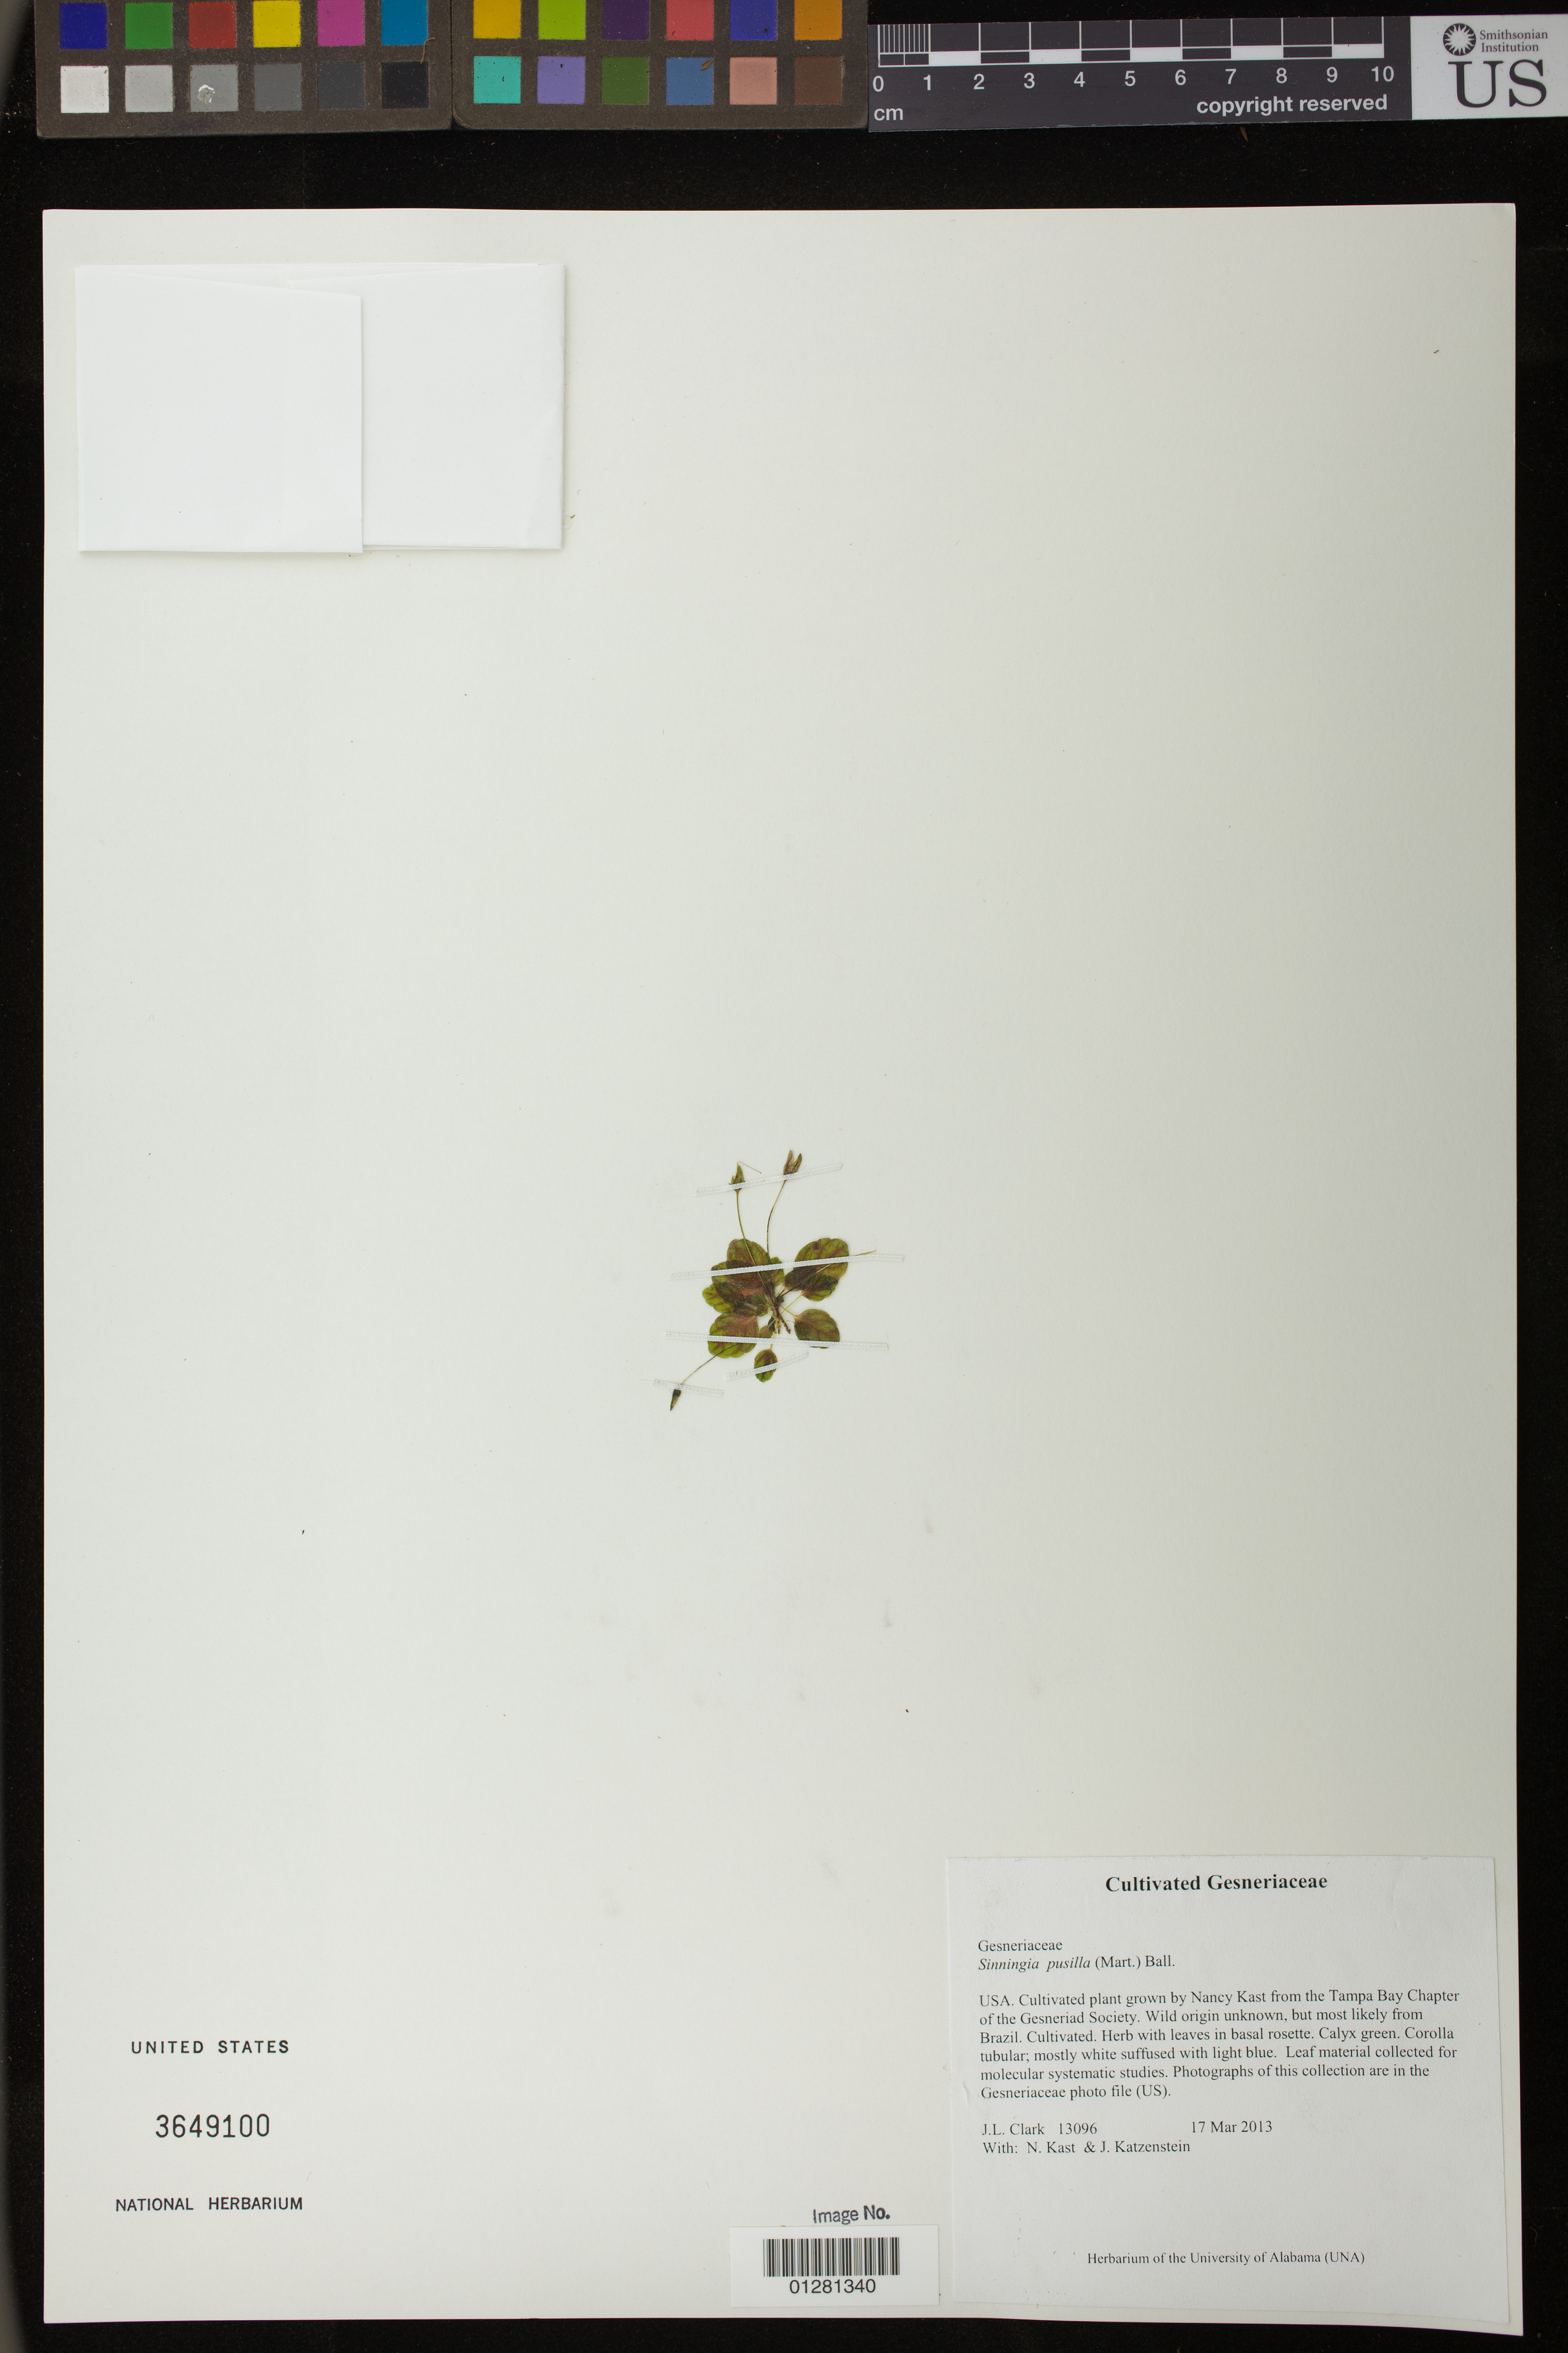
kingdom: Plantae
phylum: Tracheophyta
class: Magnoliopsida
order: Lamiales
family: Gesneriaceae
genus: Sinningia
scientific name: Sinningia pusilla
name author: (Mart.) Baill.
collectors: J. L. Clark, N. Kast & J. Katzenstein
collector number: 13096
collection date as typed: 17 Mar 2013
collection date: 2013-03-17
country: United States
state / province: Florida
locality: Cultivated plant grown by Nancy Kast from the Tampa Bay Chapter of the Gesneriad Society.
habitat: Cultivated. Herb.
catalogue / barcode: US 3649100